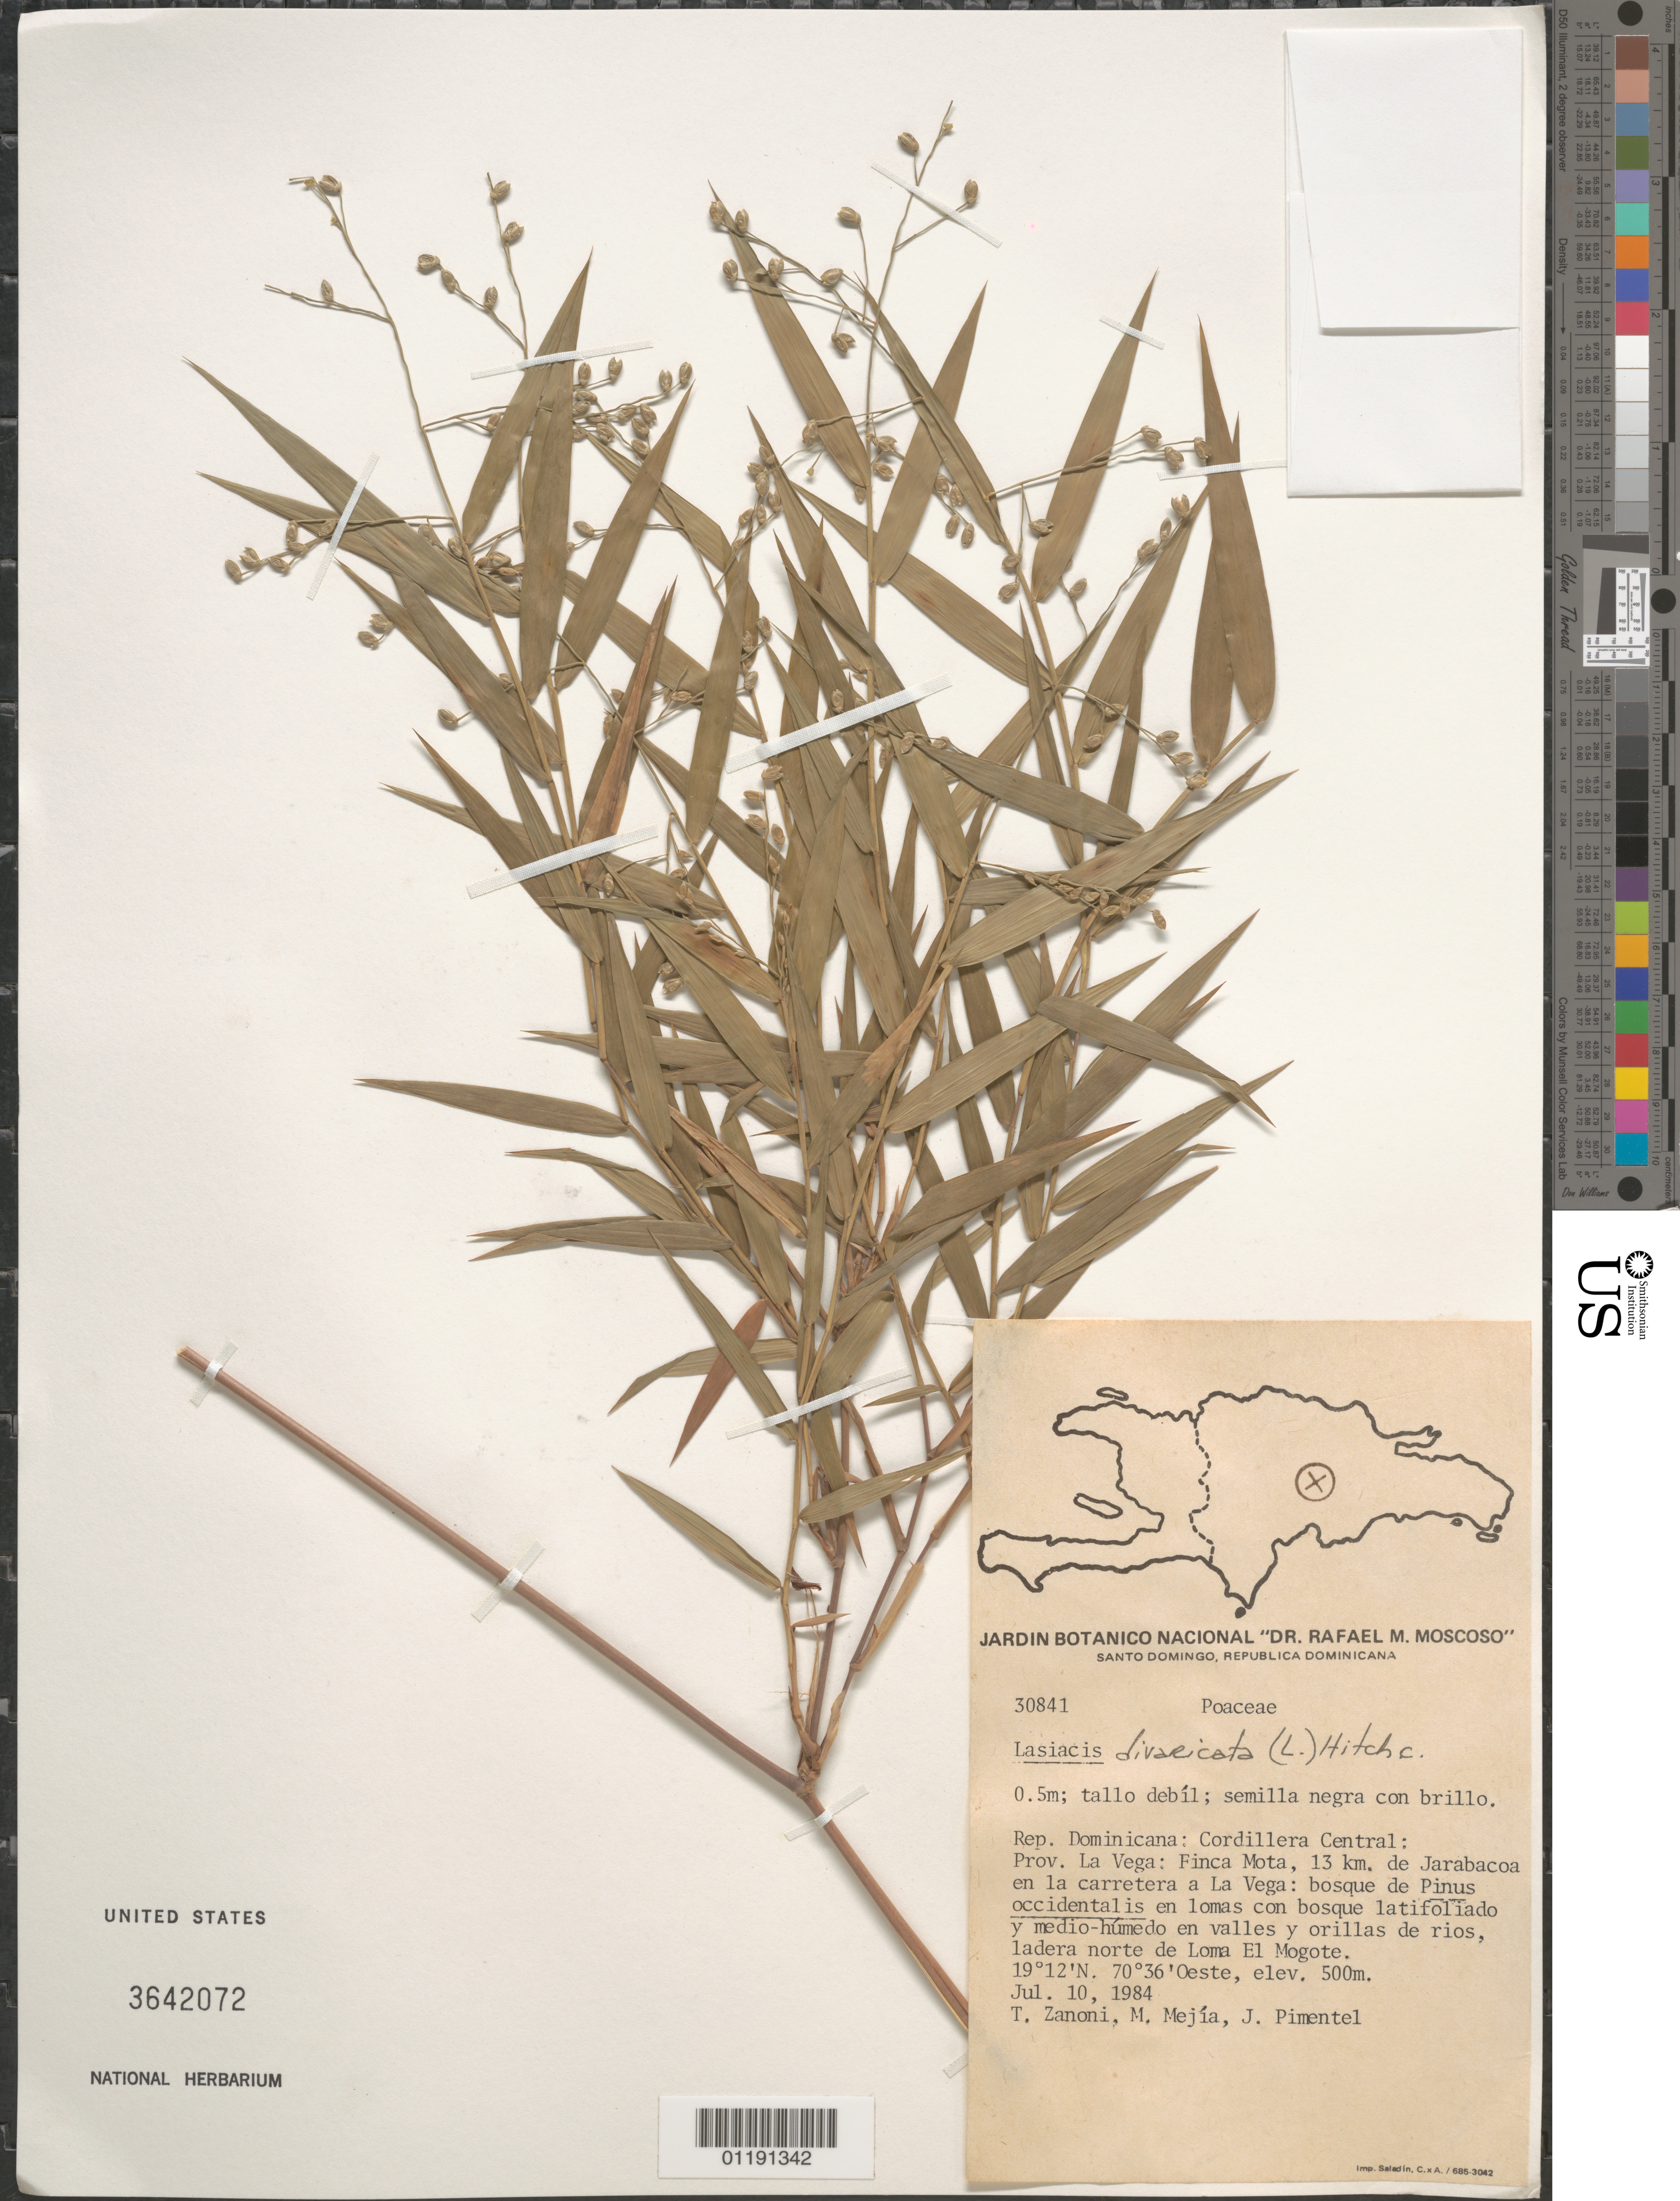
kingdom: Plantae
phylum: Tracheophyta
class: Liliopsida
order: Poales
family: Poaceae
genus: Lasiacis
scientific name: Lasiacis divaricata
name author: (L.) Hitchc.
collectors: T. A. Zanoni, M. Mejia & J. Pimentel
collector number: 30841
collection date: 1984-07-10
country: Dominican Republic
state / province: La Vega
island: Hispaniola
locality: Cordillera Central: Finca Mota, 13 km. from Jarabacoa on the road to La Vega.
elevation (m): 500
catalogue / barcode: US 3642072